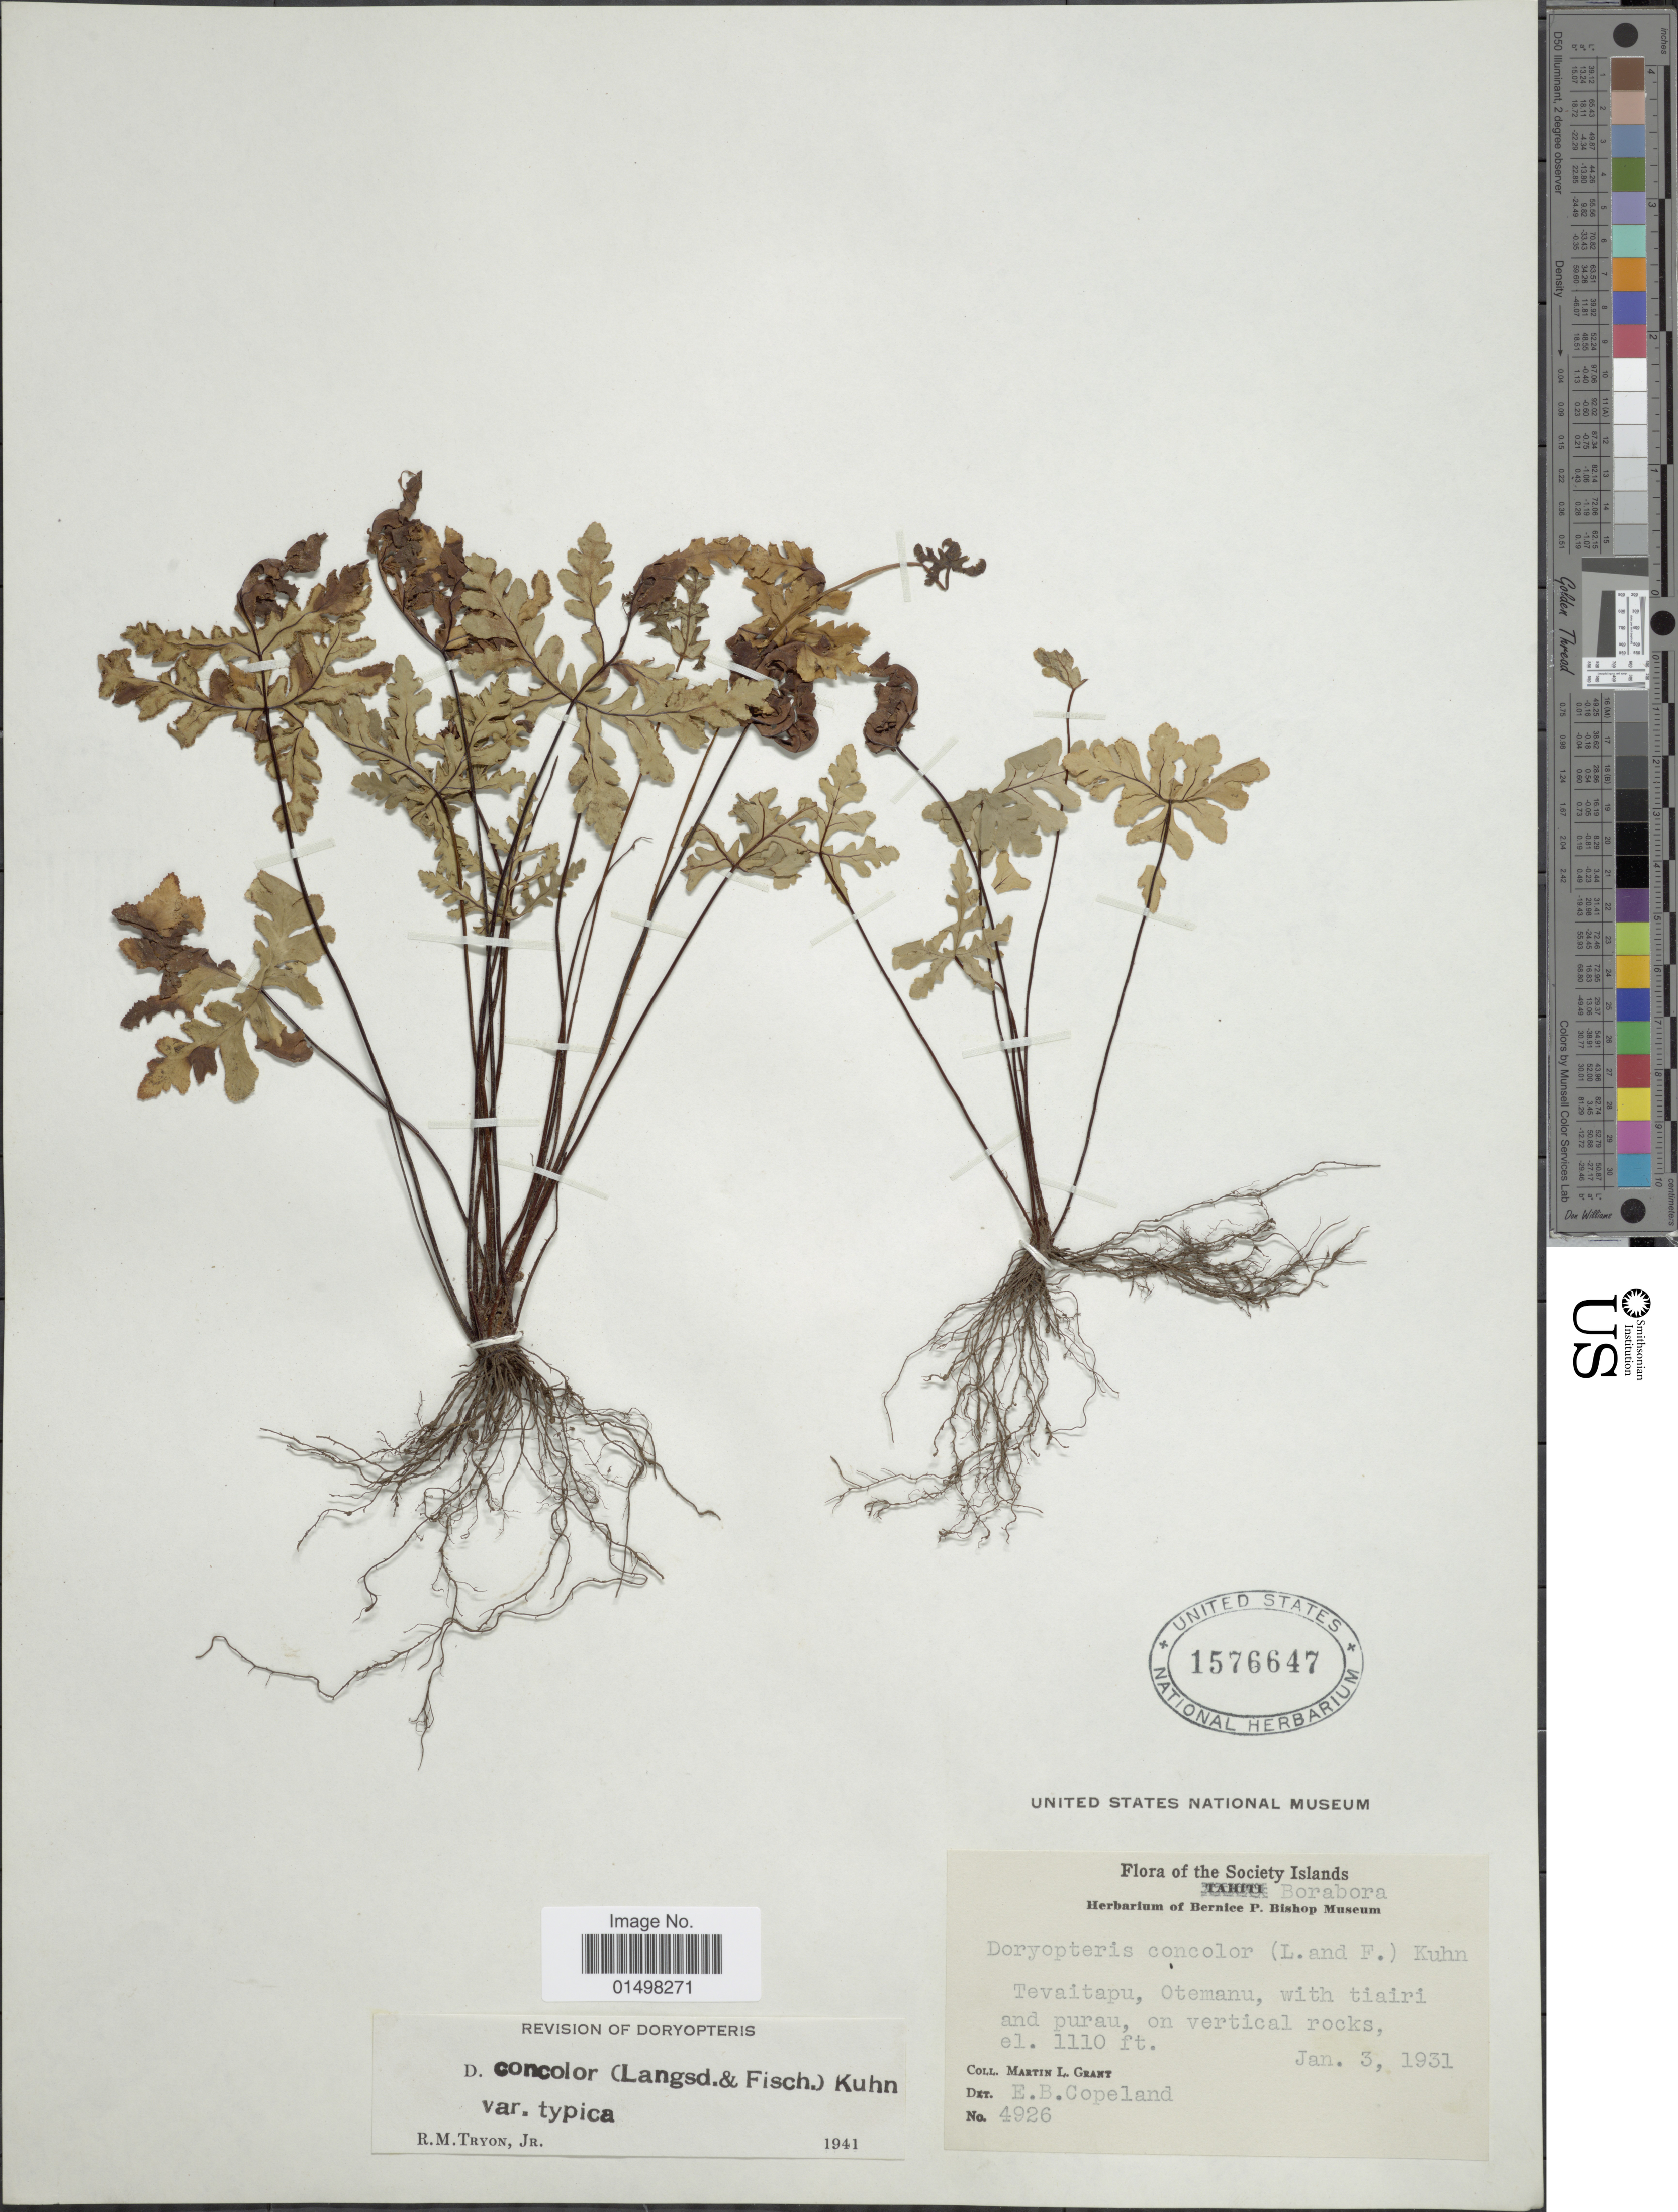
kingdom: Plantae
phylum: Tracheophyta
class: Polypodiopsida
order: Polypodiales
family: Pteridaceae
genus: Doryopteris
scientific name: Doryopteris concolor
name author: (Langsd. & Fisch.) Kuhn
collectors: M. L. Grant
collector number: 4926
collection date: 1931-01-03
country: French Polynesia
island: Bora Bora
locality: The Society Islands. BoraBora. Tevaitapu, Otemanu, with tiairi and purau.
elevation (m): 338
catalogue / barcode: US 1576647